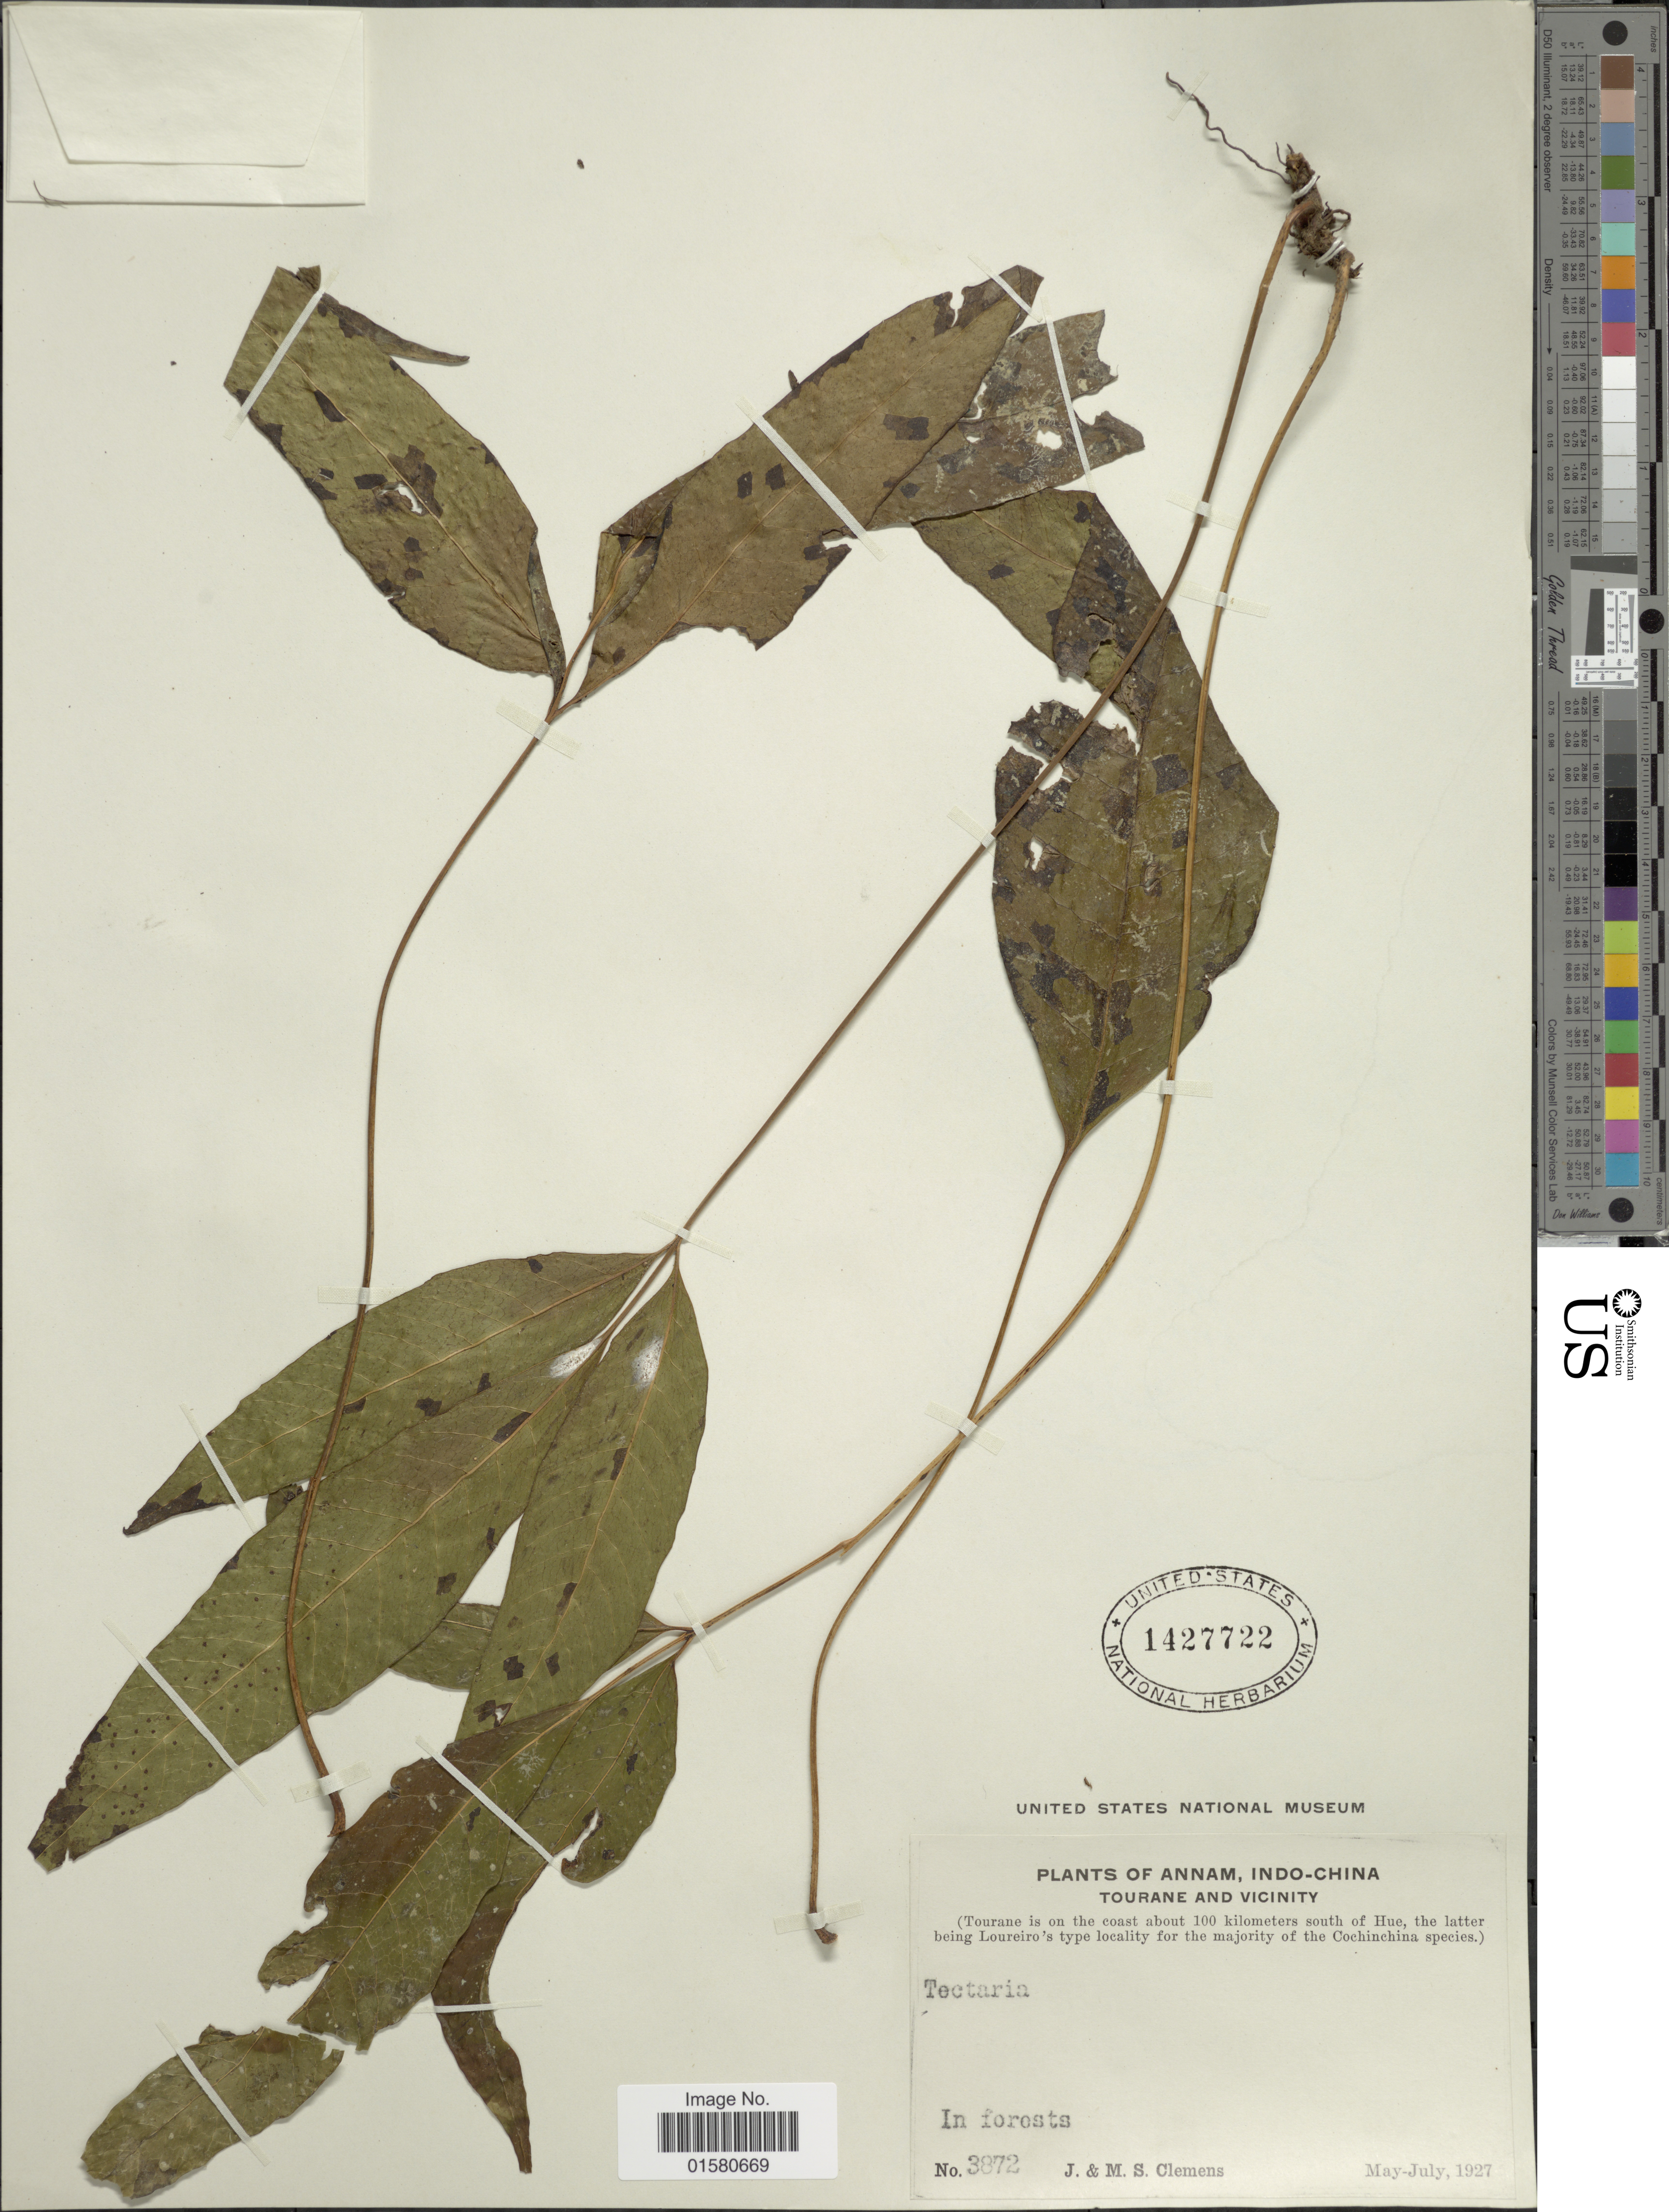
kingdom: Plantae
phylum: Tracheophyta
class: Polypodiopsida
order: Polypodiales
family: Tectariaceae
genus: Tectaria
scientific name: Tectaria sp.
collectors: J. Clemens & M. S. Clemens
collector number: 3872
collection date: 1927-05/1927-07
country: Vietnam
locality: Annam, Indo-China. Tourane and Vicinity. Tourane is on the coast about 100 kilometers south of Hue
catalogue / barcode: US 1427722